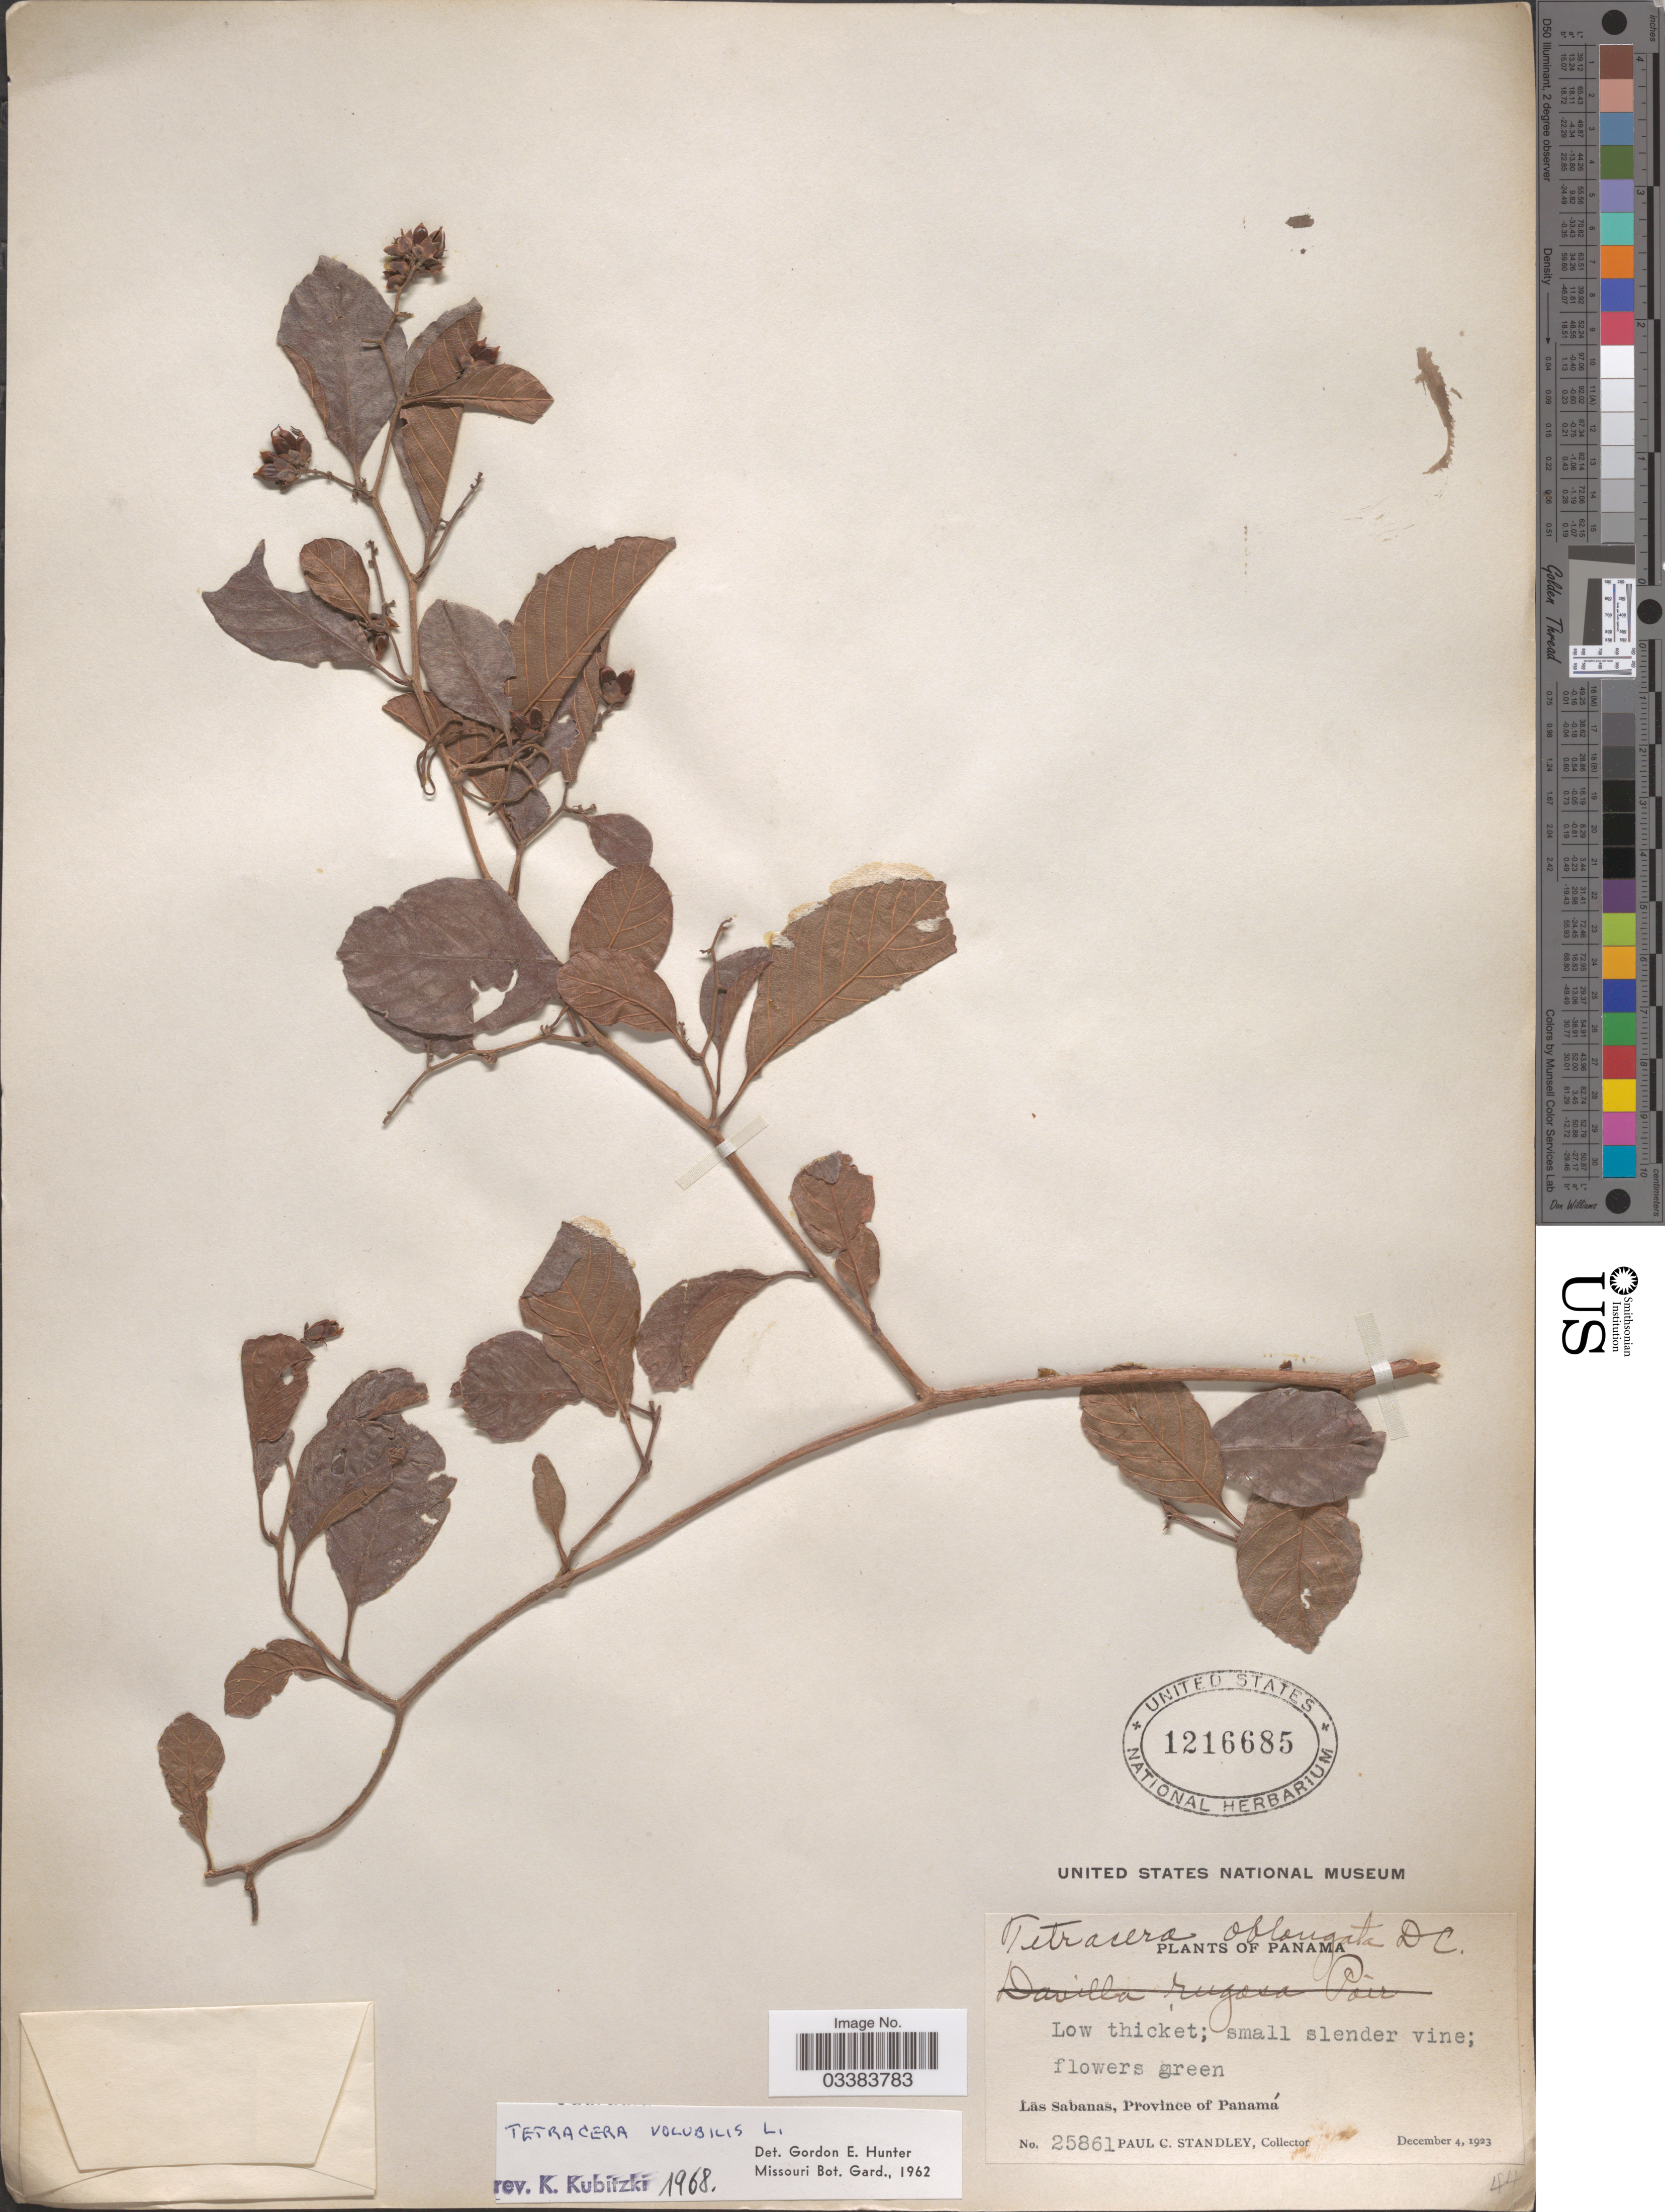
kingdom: Plantae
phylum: Tracheophyta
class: Magnoliopsida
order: Dilleniales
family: Dilleniaceae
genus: Tetracera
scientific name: Tetracera volubilis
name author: L.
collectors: P. C. Standley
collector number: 25861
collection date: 1923-12-04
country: Panama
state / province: Panamá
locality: Las Sabanas.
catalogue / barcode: US 1216685